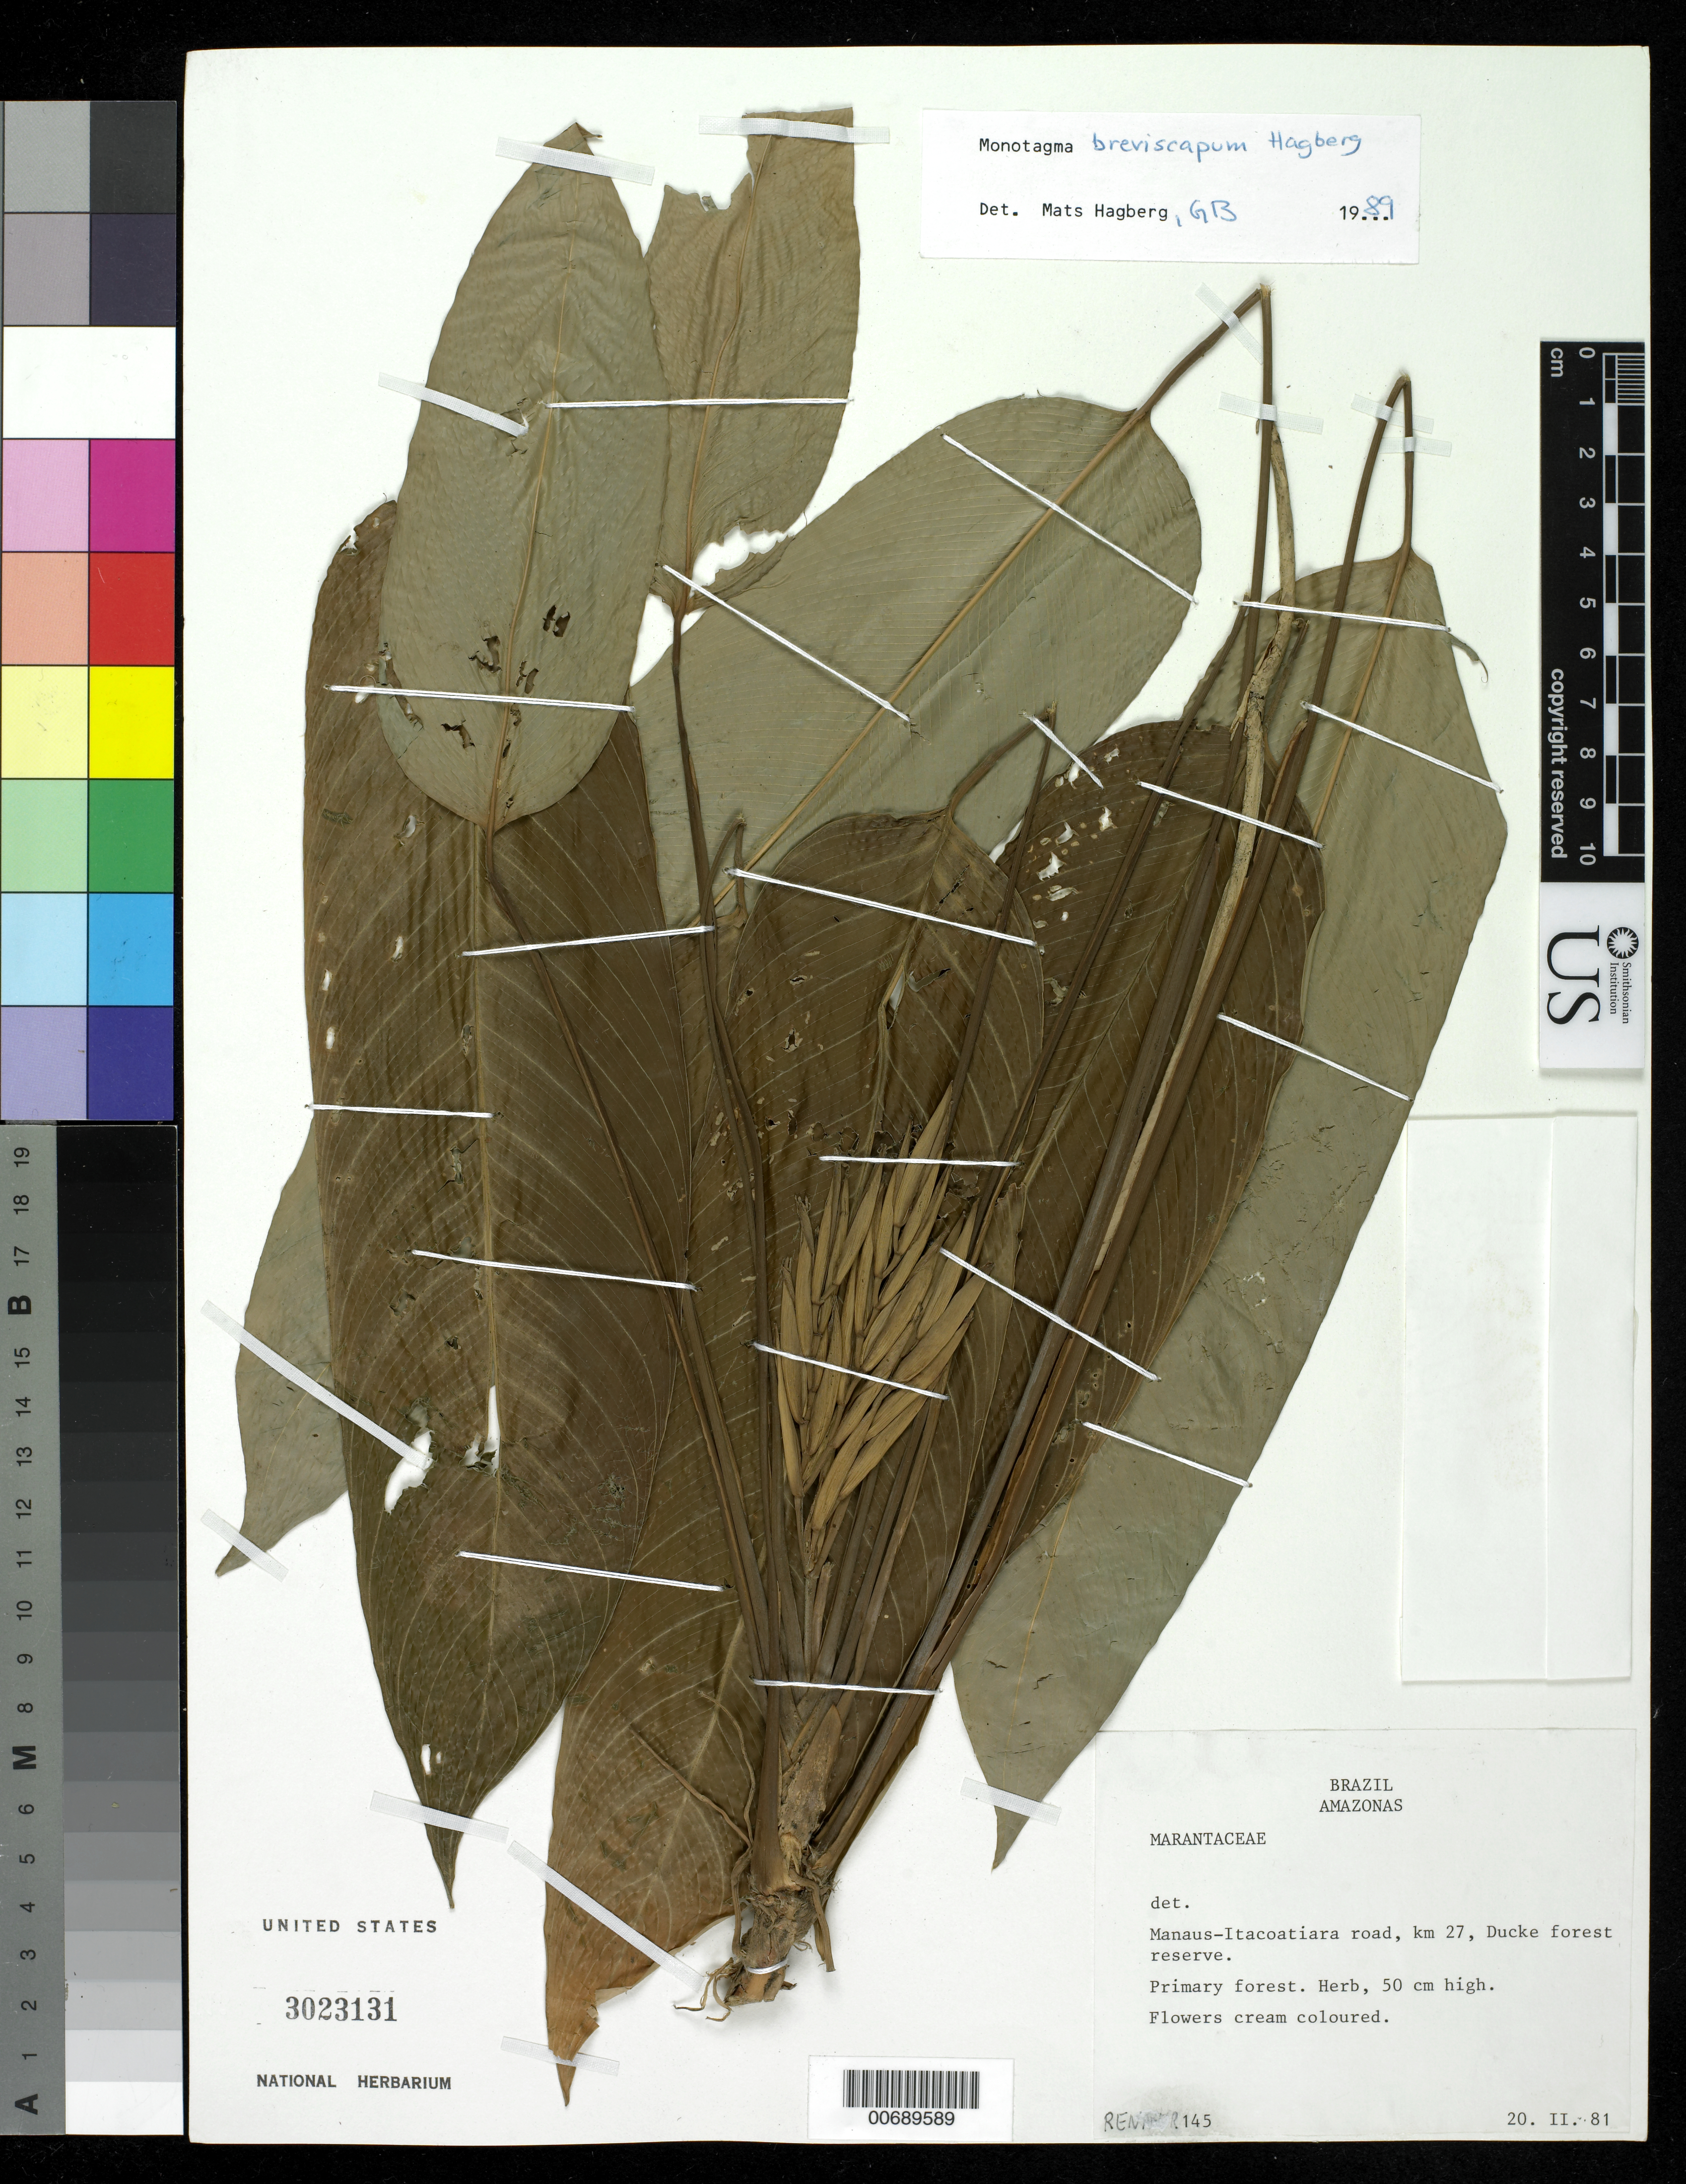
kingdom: Plantae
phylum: Tracheophyta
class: Liliopsida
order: Zingiberales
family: Marantaceae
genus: Monotagma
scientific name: Monotagma breviscapum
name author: Hagberg & R. Erikss.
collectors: B. René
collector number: R145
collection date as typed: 20 Feb 1981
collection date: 1981-02-20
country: Brazil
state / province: Amazonas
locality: Manaus-Itacoatiara, Ducke Forest Reserve.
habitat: Primary forest.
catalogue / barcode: US 3023131